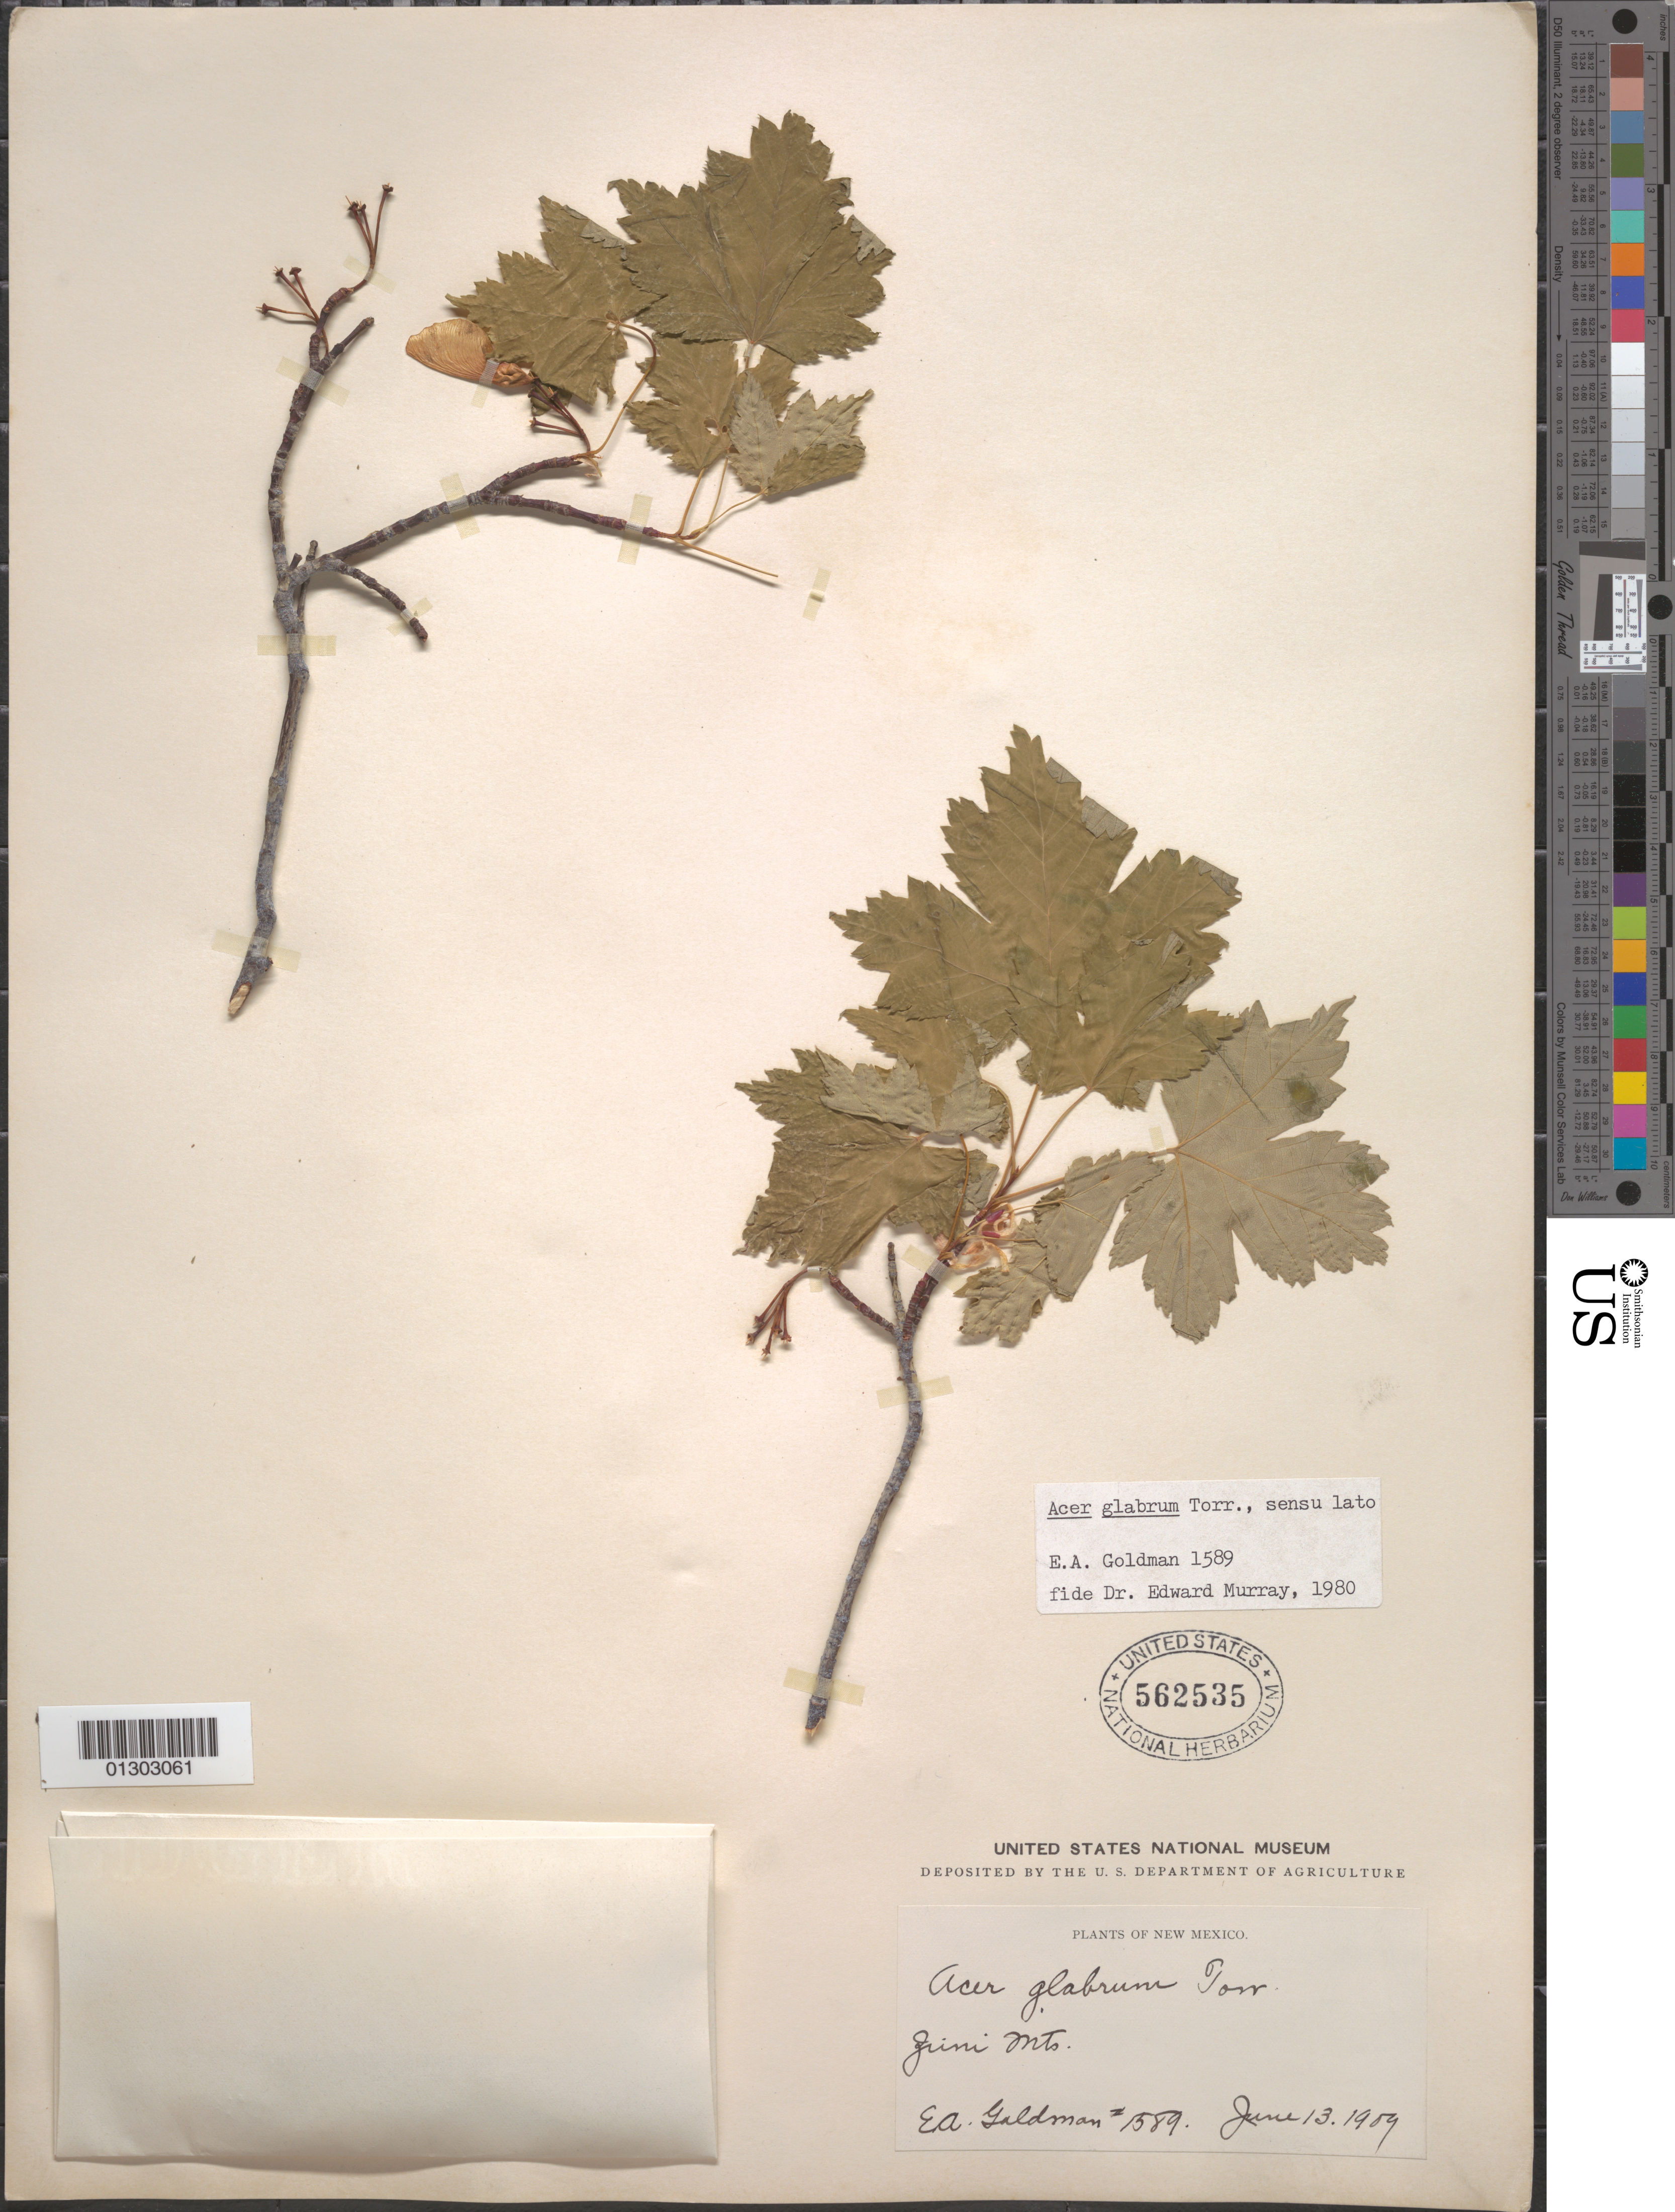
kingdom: Plantae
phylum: Tracheophyta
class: Magnoliopsida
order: Sapindales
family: Sapindaceae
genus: Acer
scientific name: Acer glabrum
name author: Torr.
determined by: Murray, Edward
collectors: E. A. Goldman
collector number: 1589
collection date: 1909-06-13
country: United States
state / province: New Mexico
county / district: Cibola / Mckinley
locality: Zuni Mts.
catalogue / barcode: US 562535